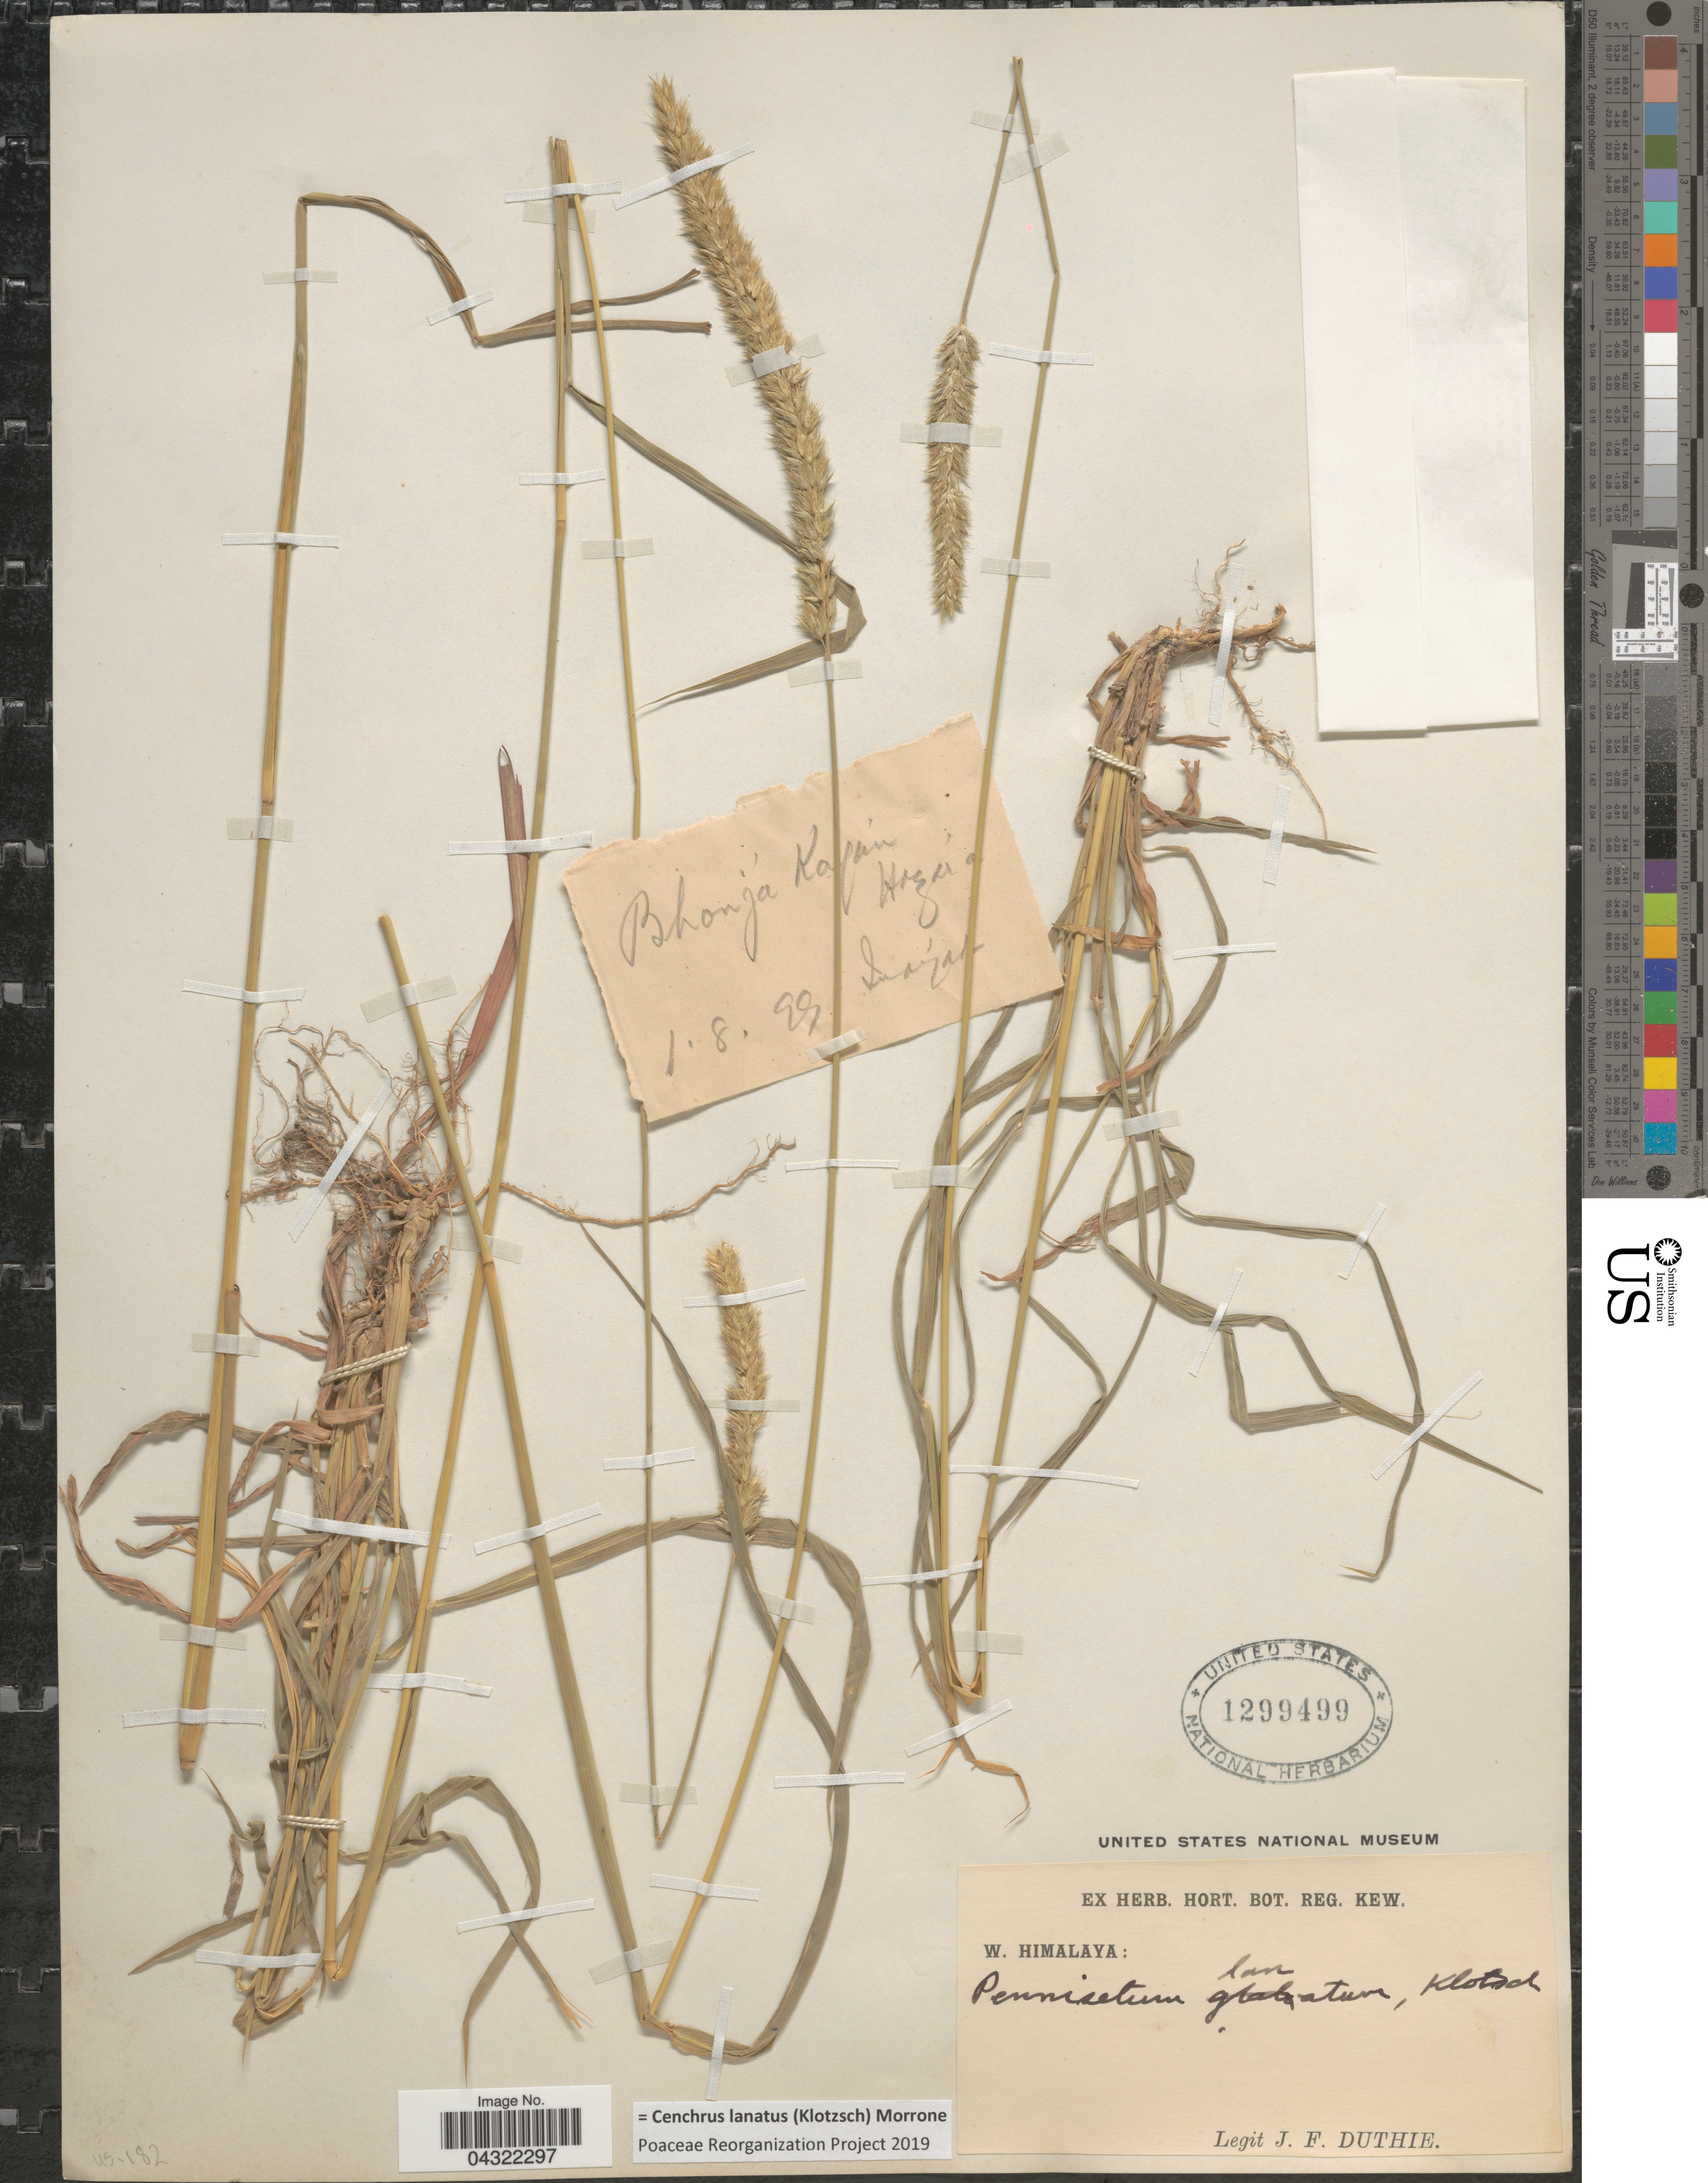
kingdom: Plantae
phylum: Tracheophyta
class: Liliopsida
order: Poales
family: Poaceae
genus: Cenchrus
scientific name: Cenchrus lanatus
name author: (Klotzsch) Morrone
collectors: J. F. Duthie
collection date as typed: Transcribed d/m/y: 1/8/99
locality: W. Himalaya. Bhonja Kapin Hogar. [interpreted] Inajab [interpreted].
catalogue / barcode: US 1299499